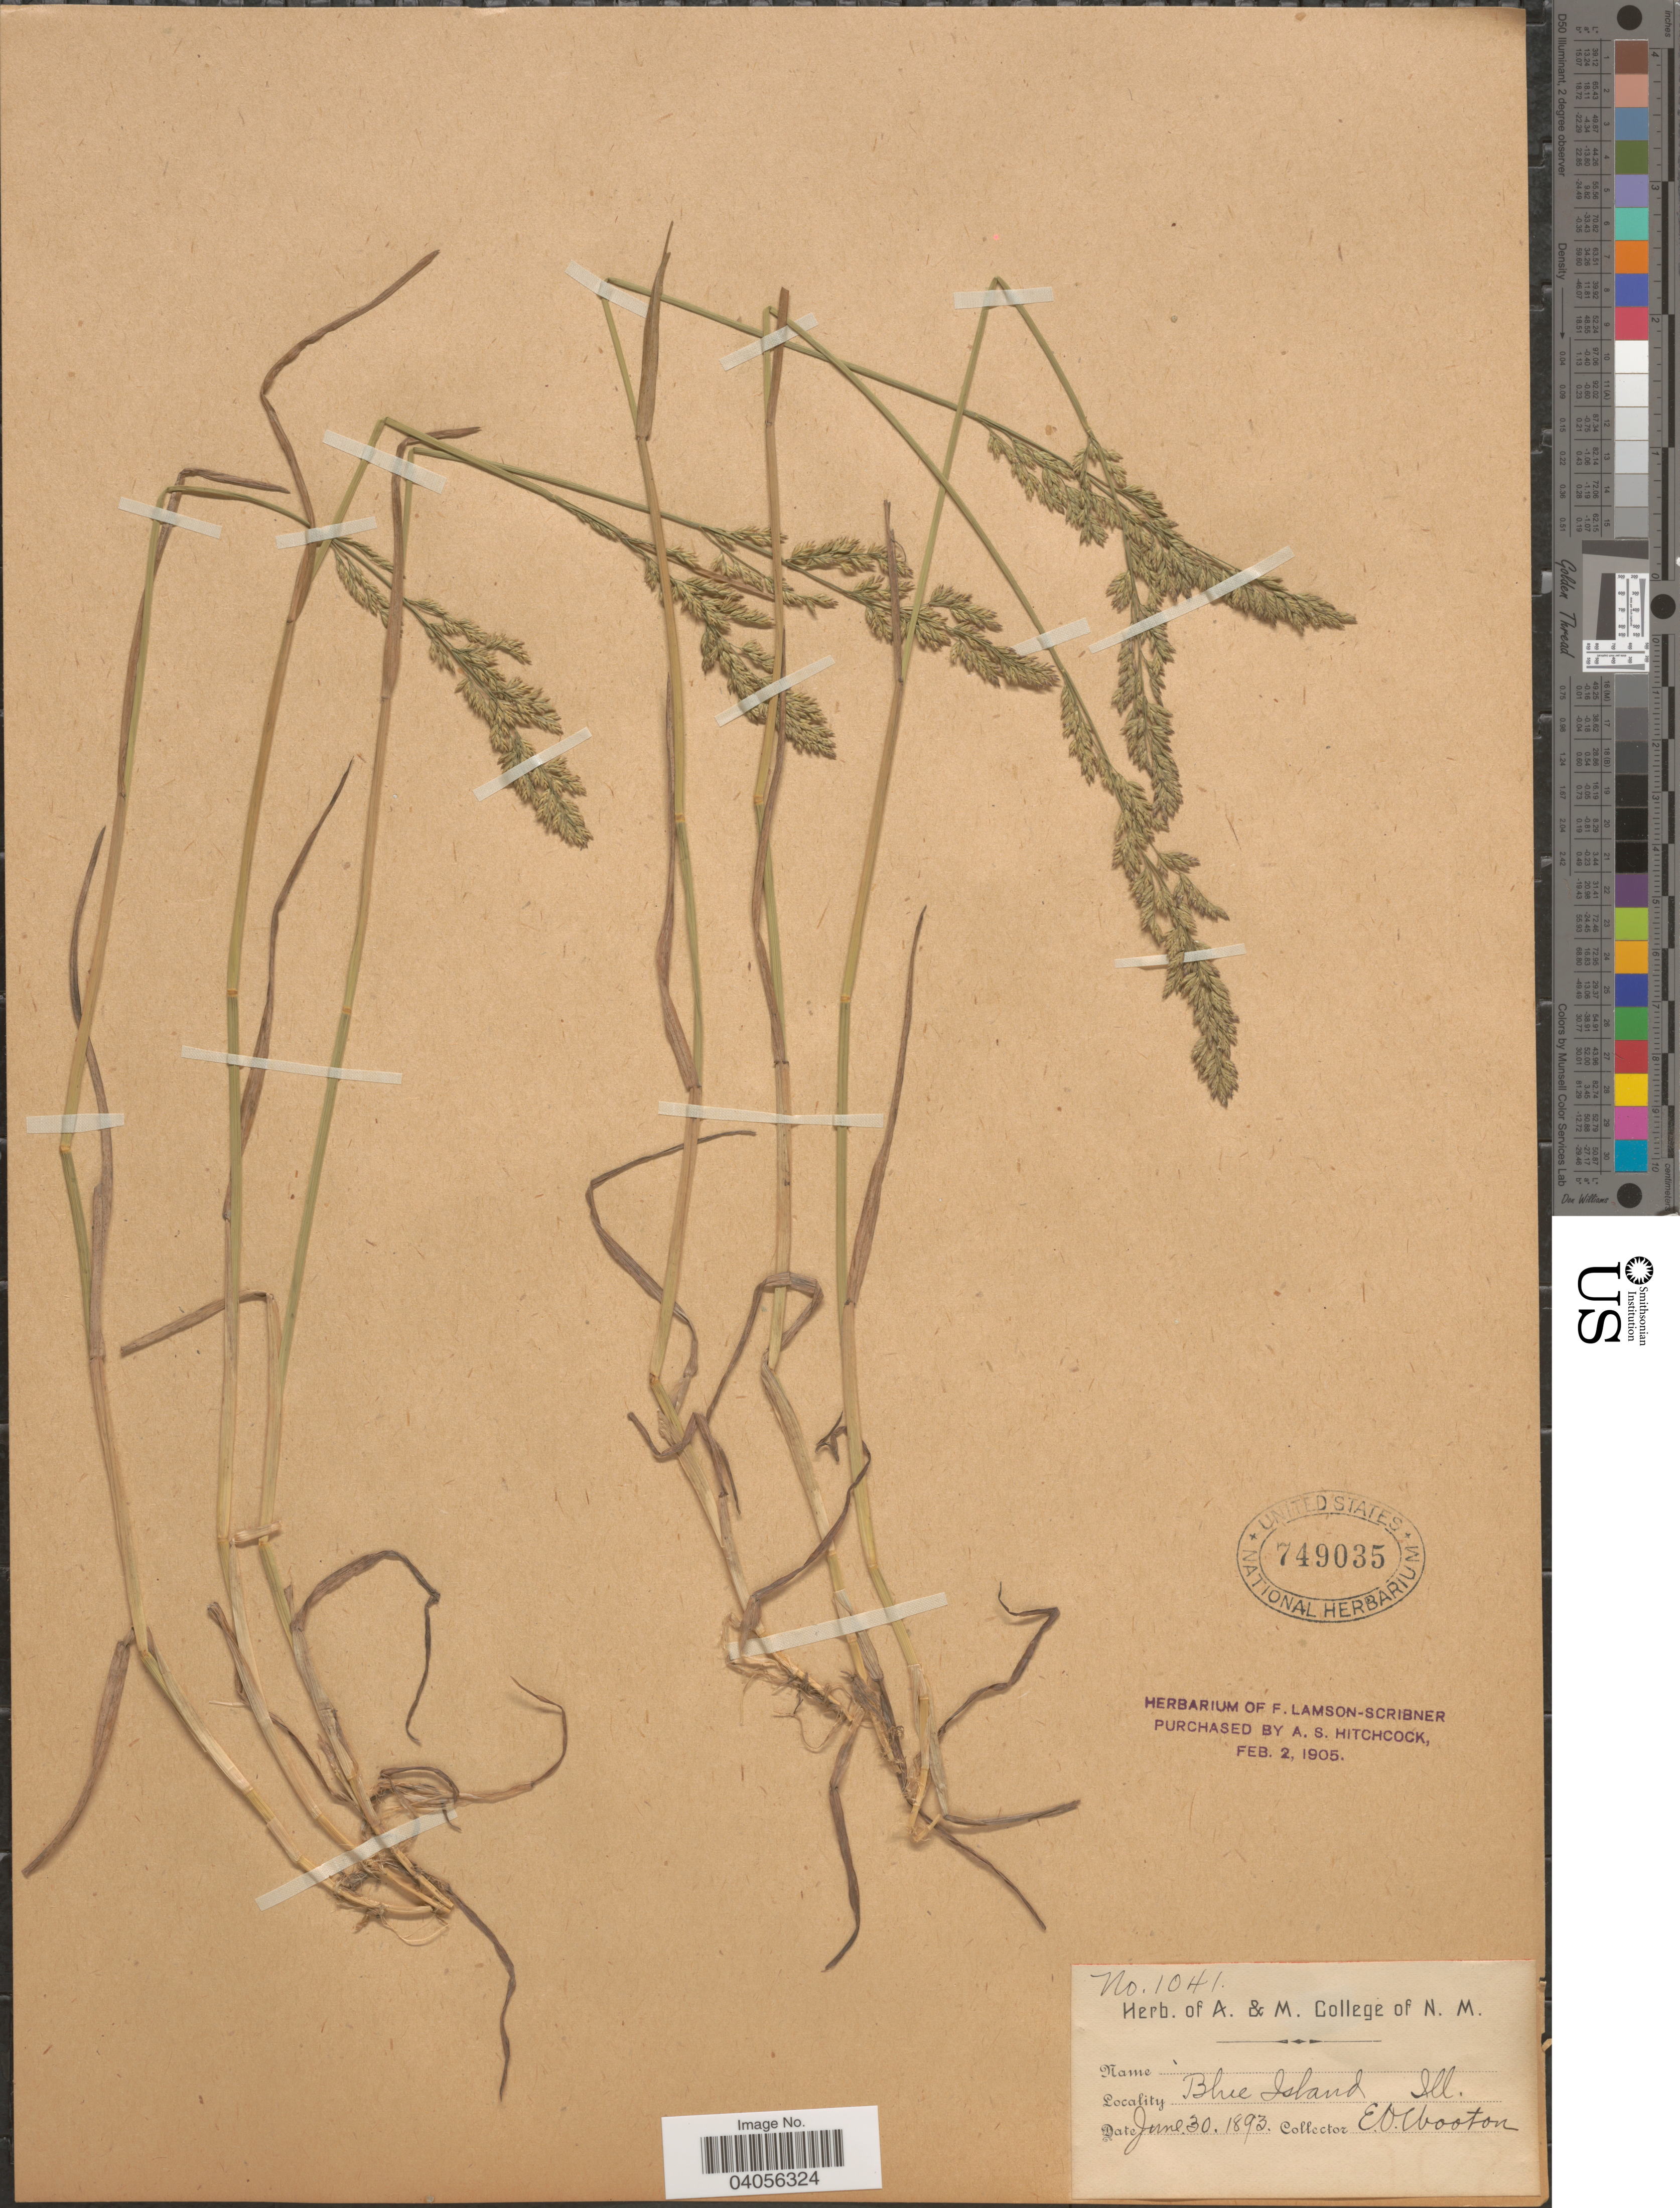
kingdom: Plantae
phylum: Tracheophyta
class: Liliopsida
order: Poales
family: Poaceae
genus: Poa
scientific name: Poa compressa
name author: L.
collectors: E. O. Wooton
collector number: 1041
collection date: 1893-06-30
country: United States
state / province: Illinois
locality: Blue Island.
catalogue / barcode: US 749035